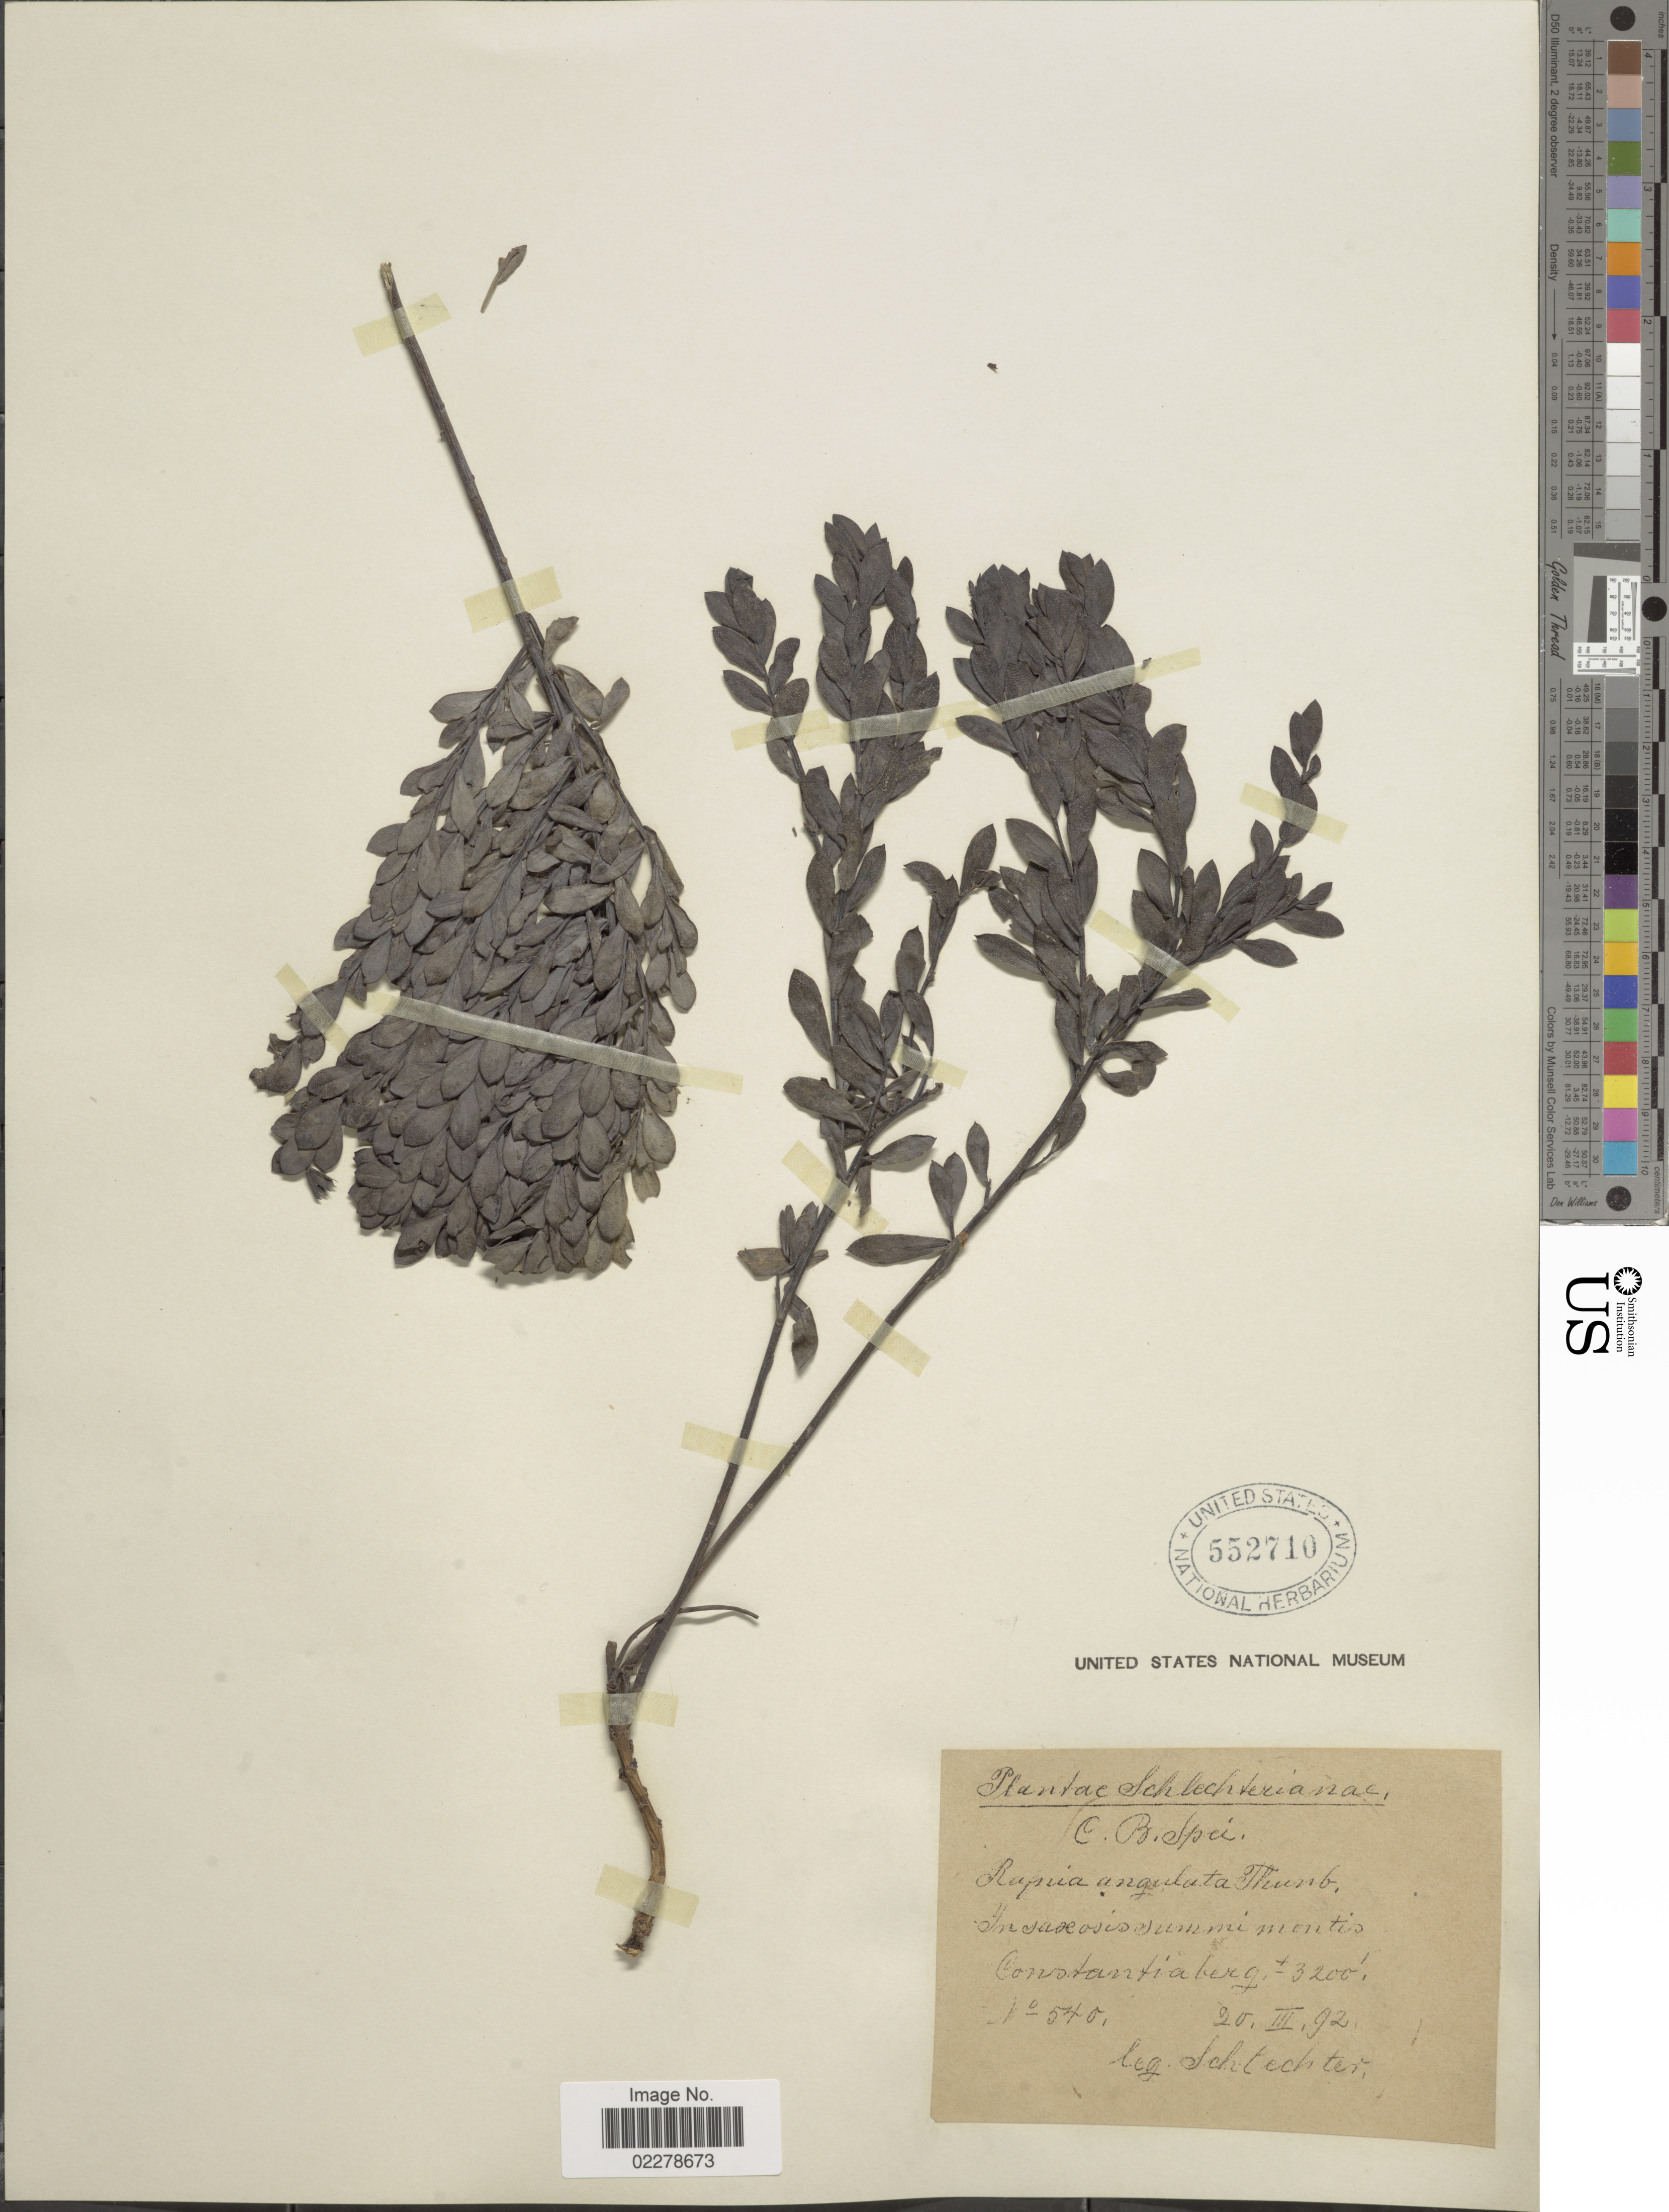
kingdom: Plantae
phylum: Tracheophyta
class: Magnoliopsida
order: Fabales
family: Fabaceae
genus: Rafnia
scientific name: Rafnia angulata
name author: Thunb.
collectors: Schlechter, --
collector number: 540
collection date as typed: Transcribed d/m/y: 20/3/92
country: South Africa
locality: Constantiaberg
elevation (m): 975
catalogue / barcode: US 552710